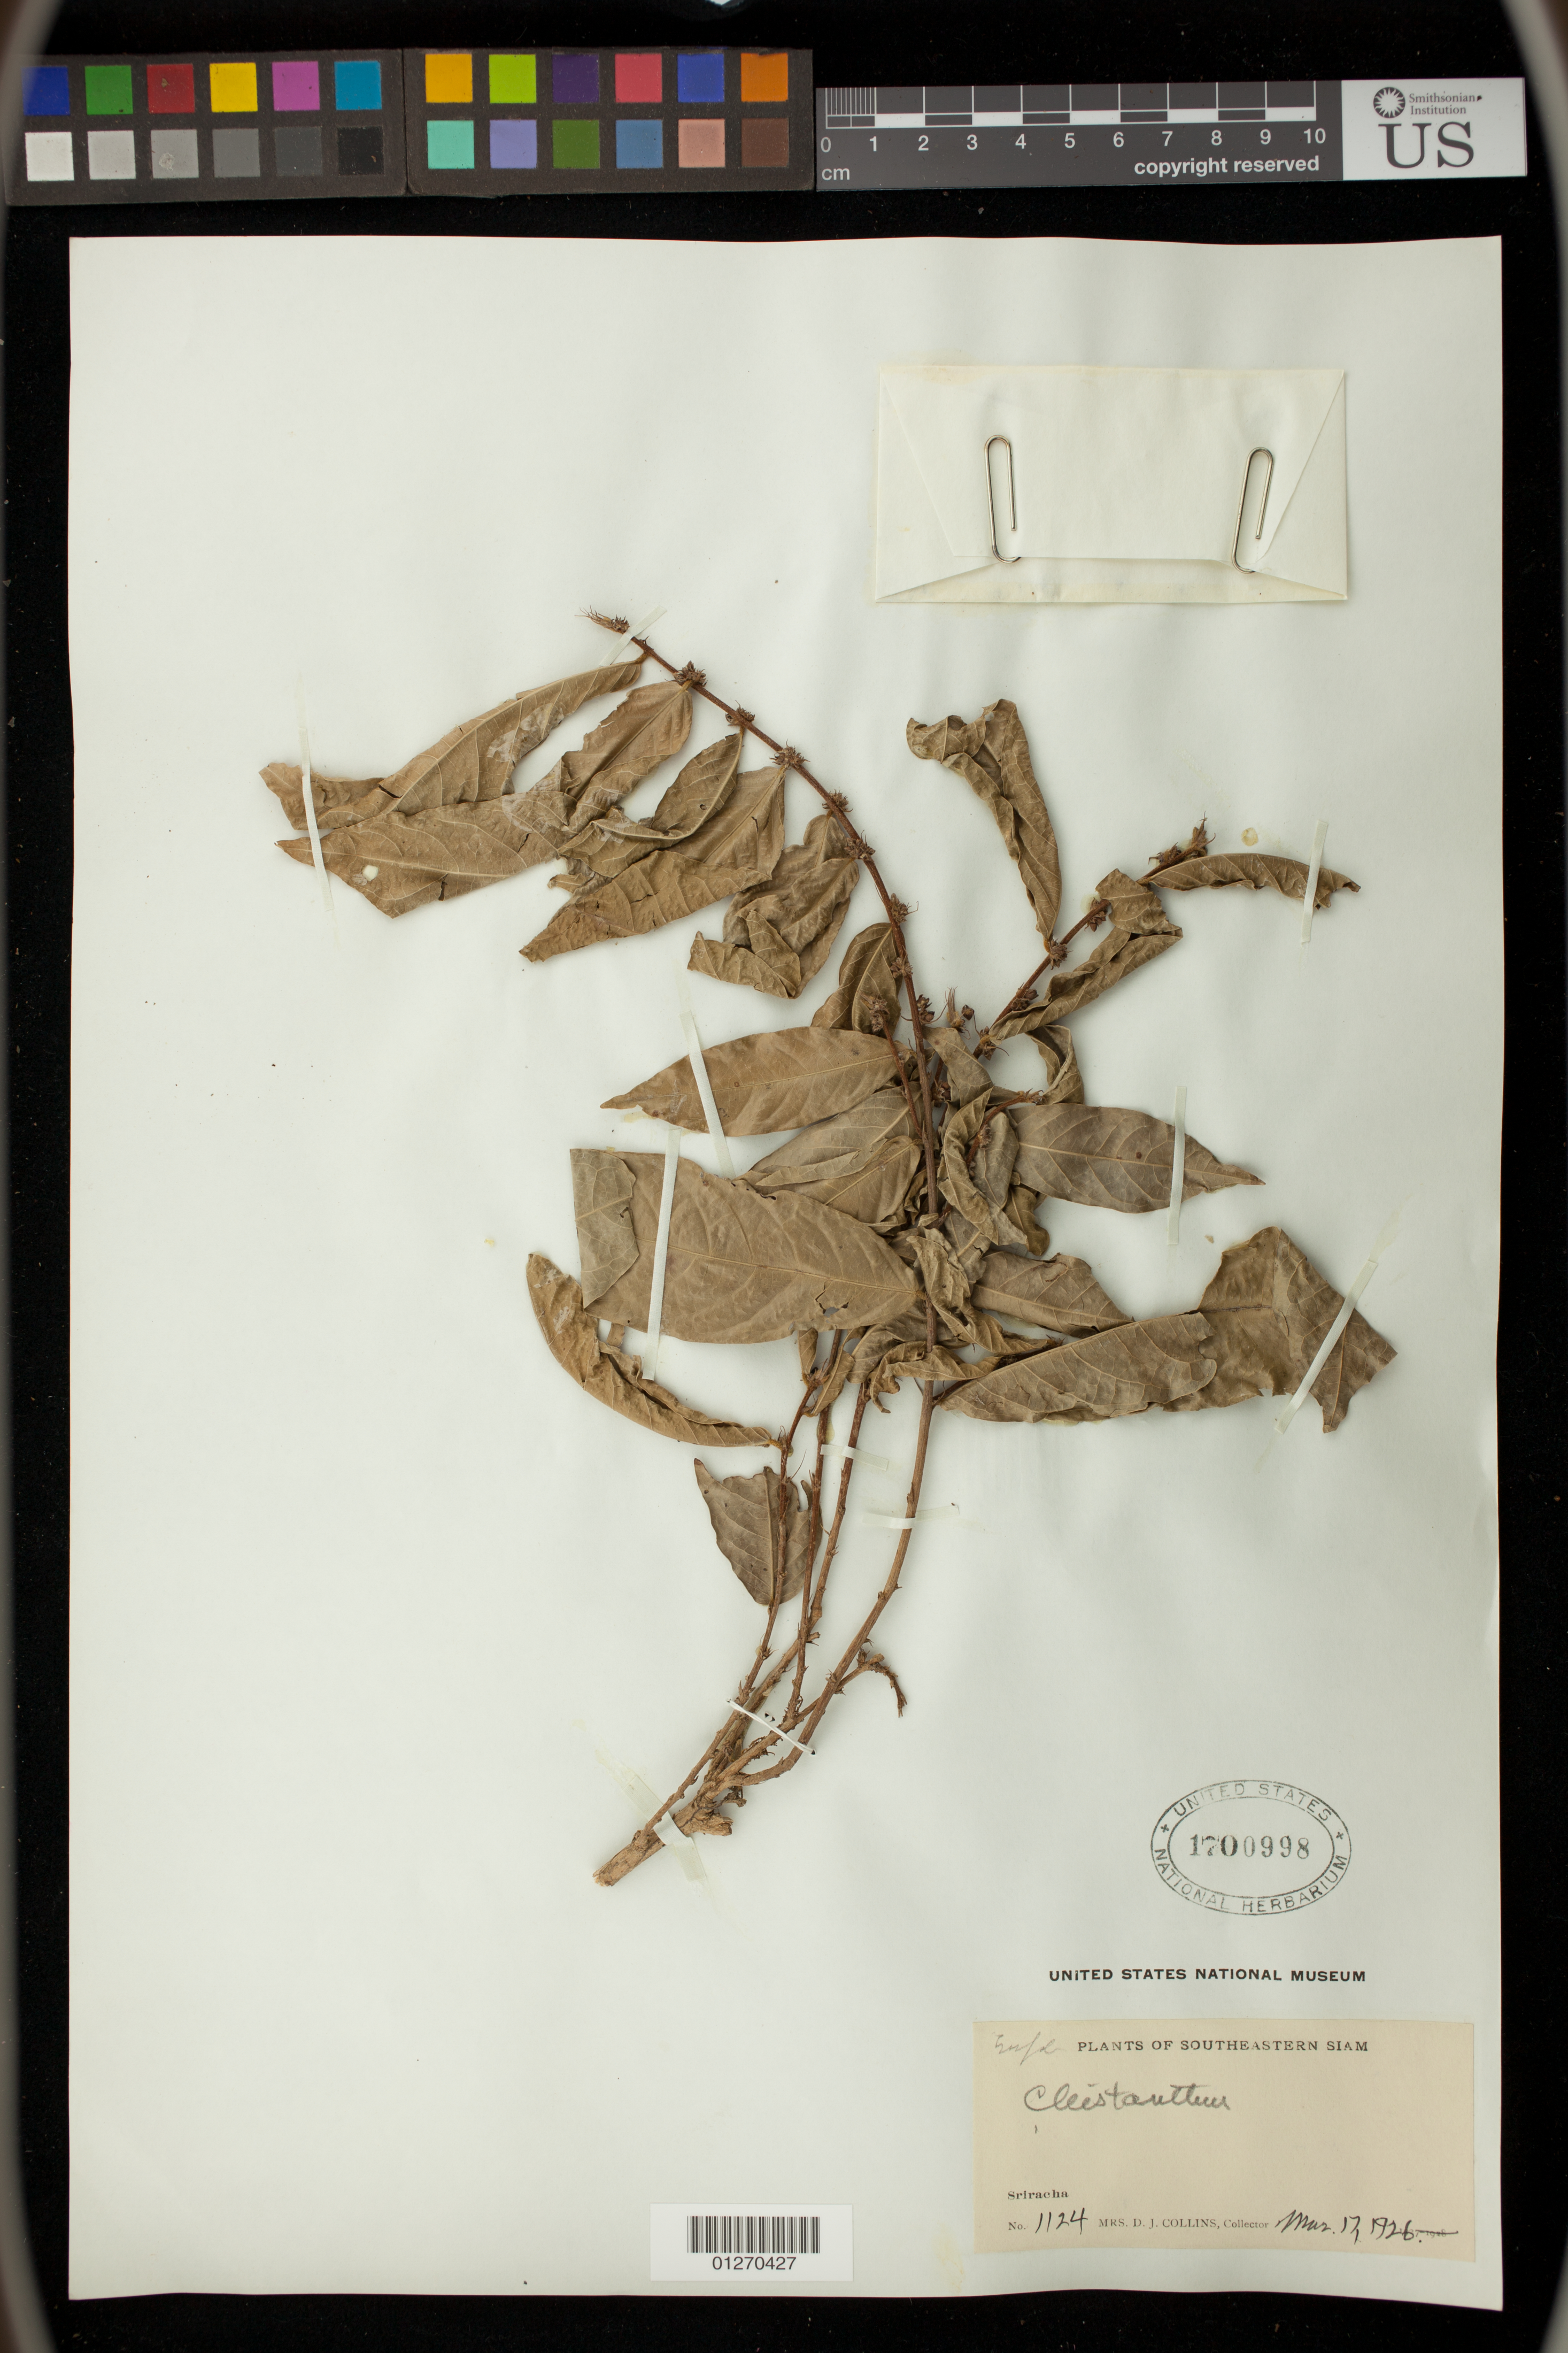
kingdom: Plantae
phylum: Tracheophyta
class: Magnoliopsida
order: Malpighiales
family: Phyllanthaceae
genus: Cleistanthus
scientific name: Cleistanthus sp.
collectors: Mrs. D. J. Collins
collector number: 1124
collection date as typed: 3/17/1926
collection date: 1926-03-17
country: Thailand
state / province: Chon Buri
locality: Sriracha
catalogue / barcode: US 1700998